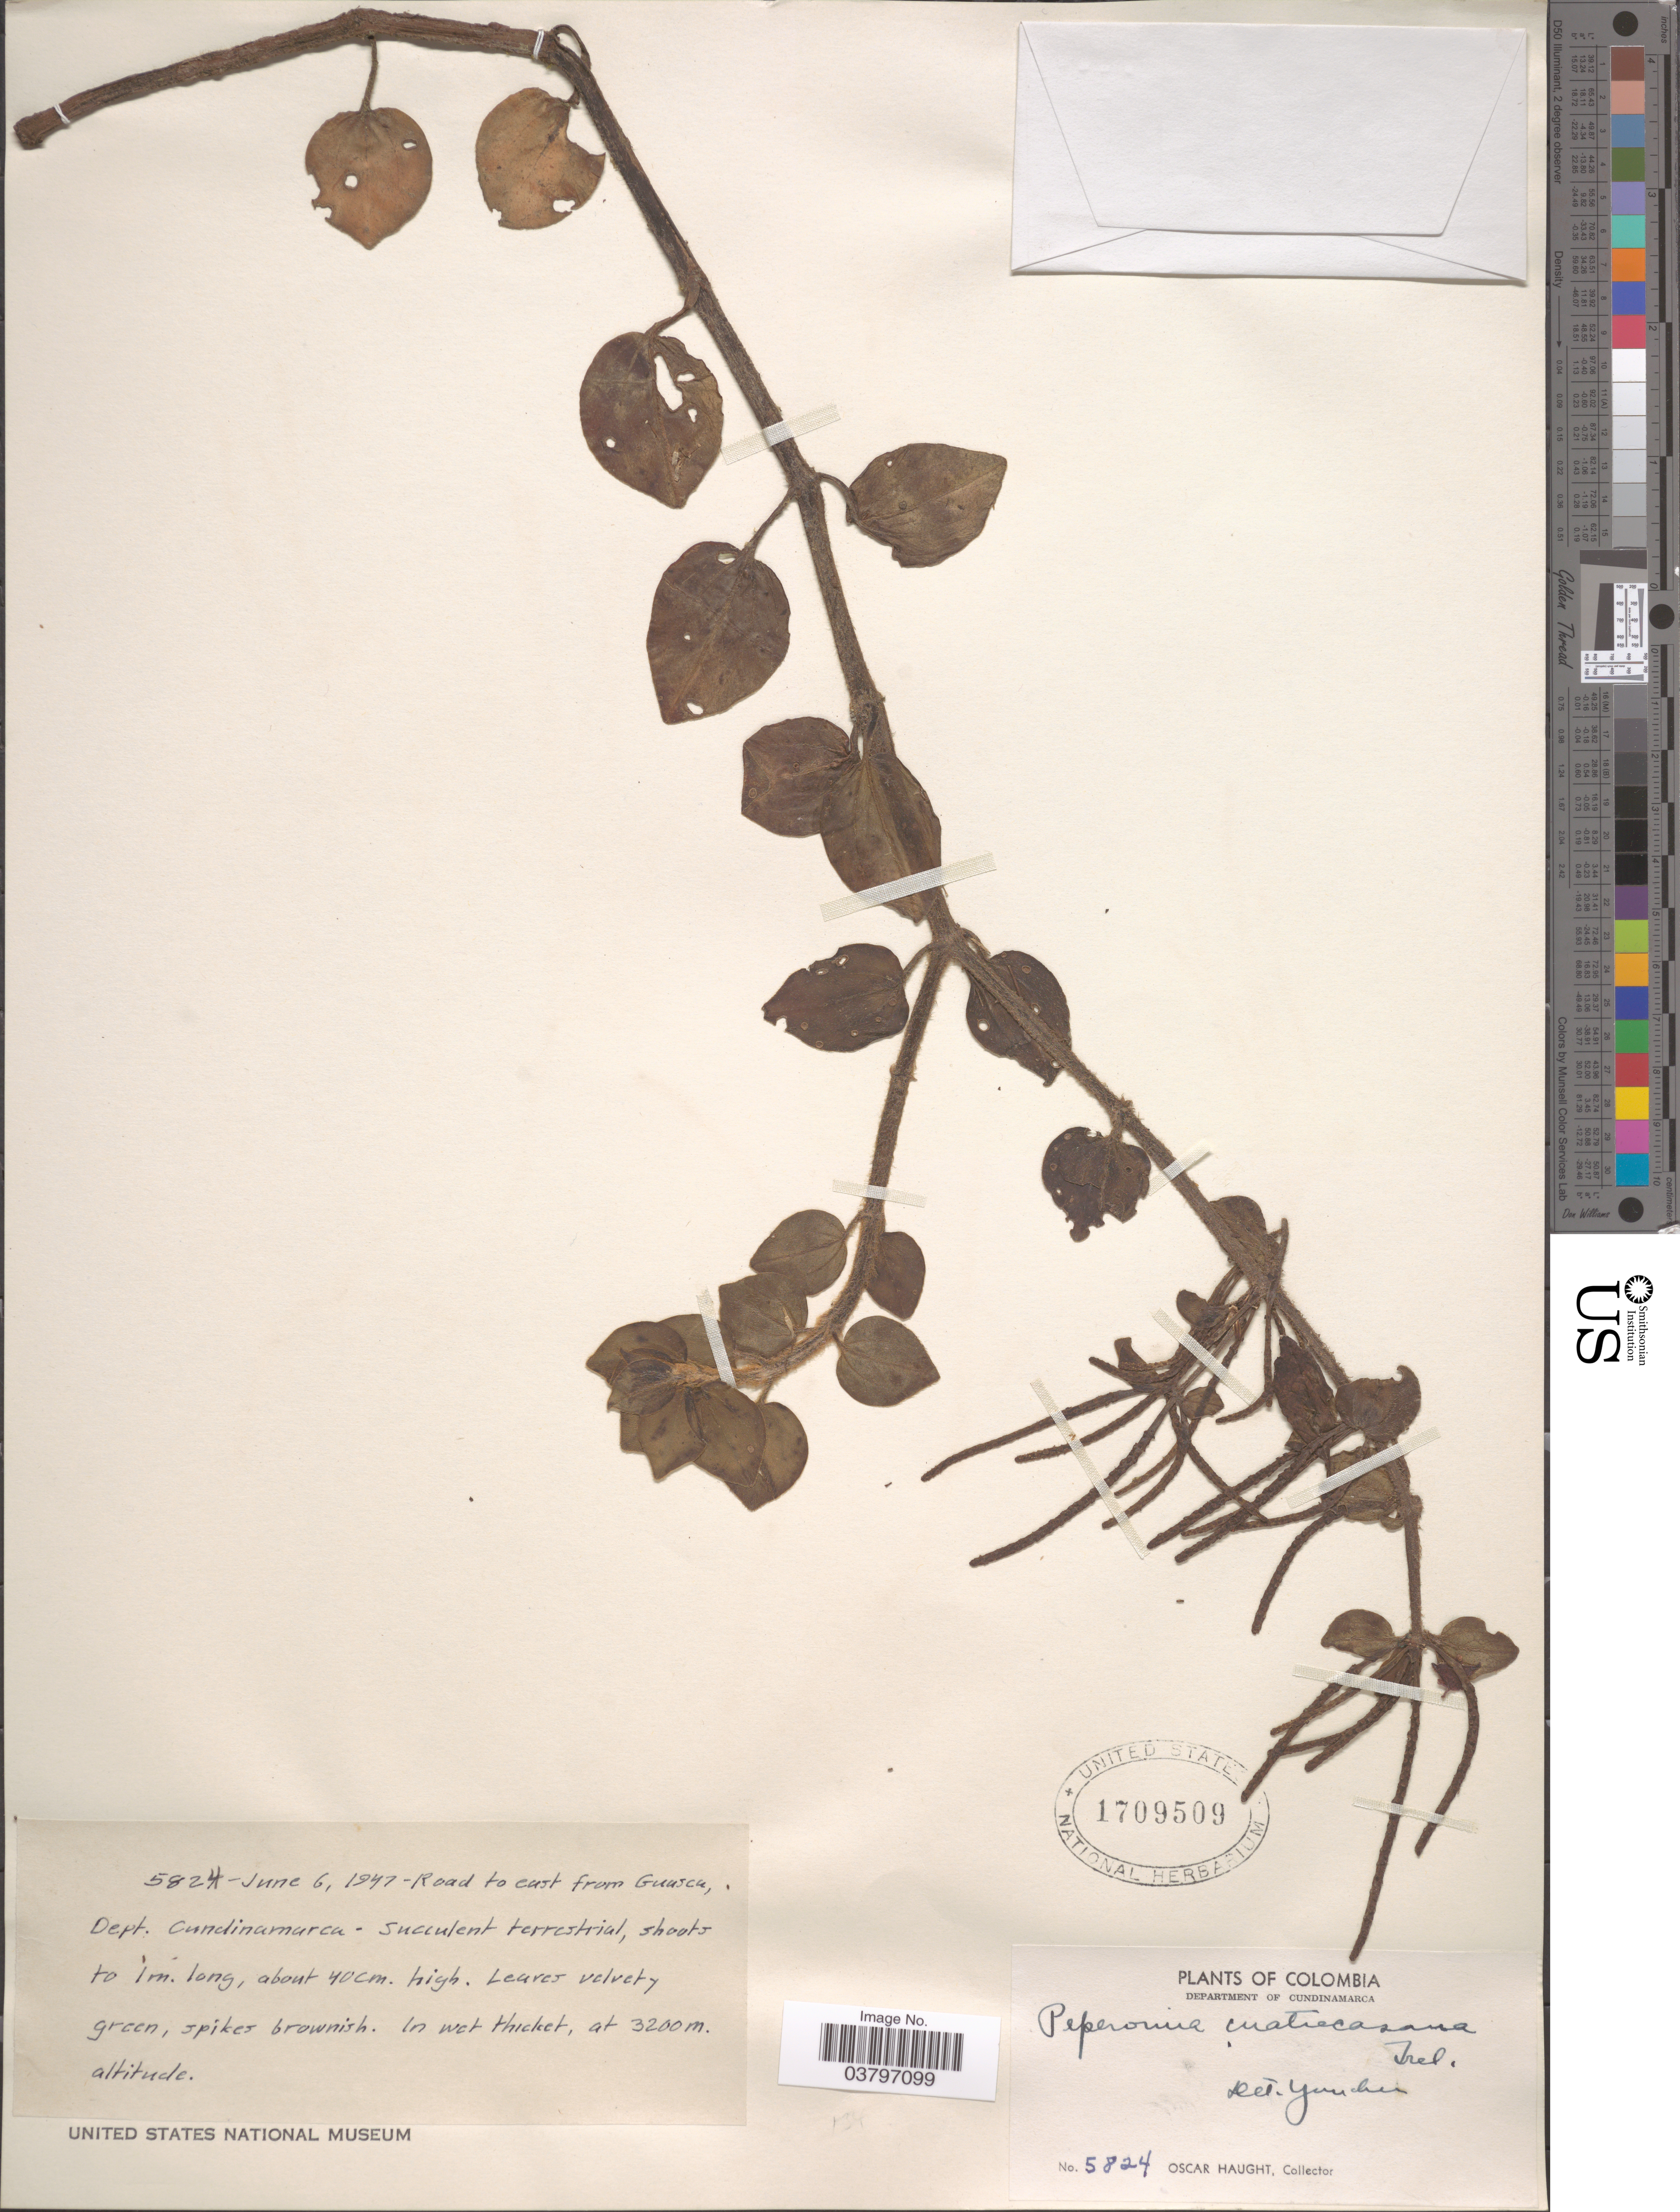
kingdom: Plantae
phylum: Tracheophyta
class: Magnoliopsida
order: Piperales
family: Piperaceae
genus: Peperomia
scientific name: Peperomia cuatrecasasana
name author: Trel.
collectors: O. L. Haught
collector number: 5824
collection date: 1947-06-06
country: Colombia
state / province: Cundinamarca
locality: Department of Cundinamarca. Road to east from Guasca.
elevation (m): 3200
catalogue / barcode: US 1709509